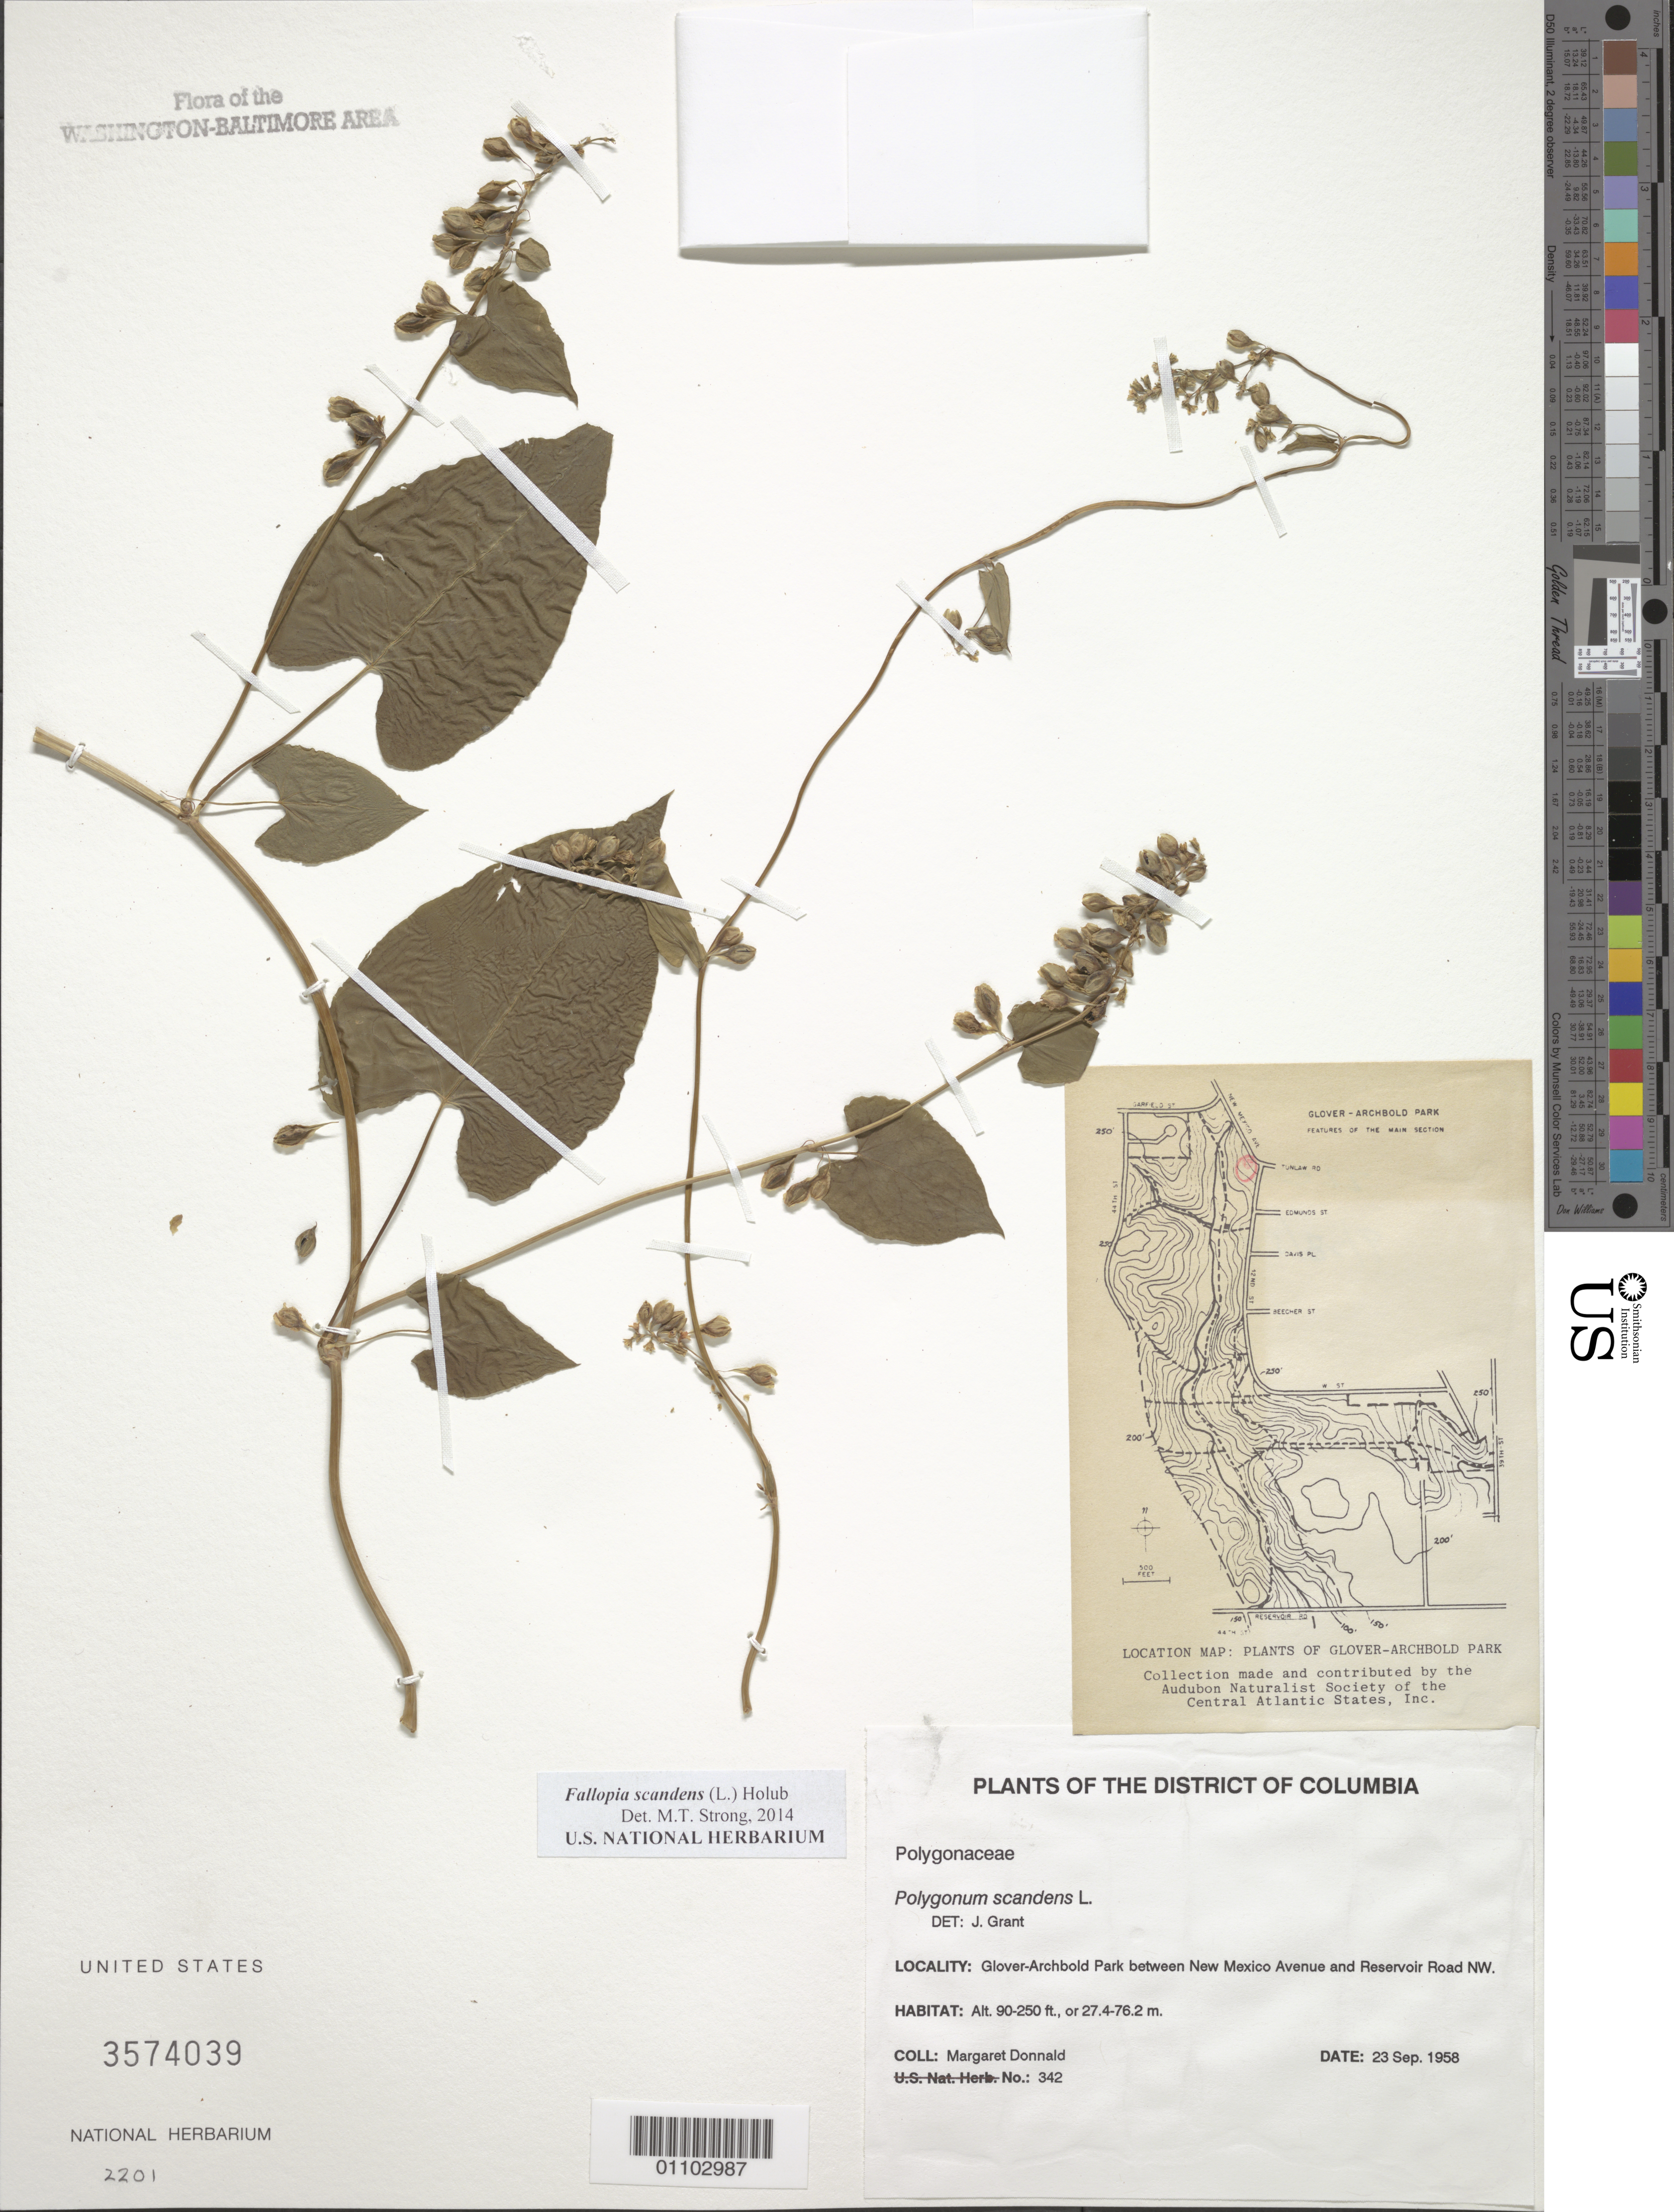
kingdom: Plantae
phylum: Tracheophyta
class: Magnoliopsida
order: Caryophyllales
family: Polygonaceae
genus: Fallopia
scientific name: Fallopia scandens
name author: (L.) Holub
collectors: M. Donnald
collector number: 342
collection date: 1958-09-23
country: United States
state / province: District of Columbia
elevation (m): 27.4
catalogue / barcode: US 3574039